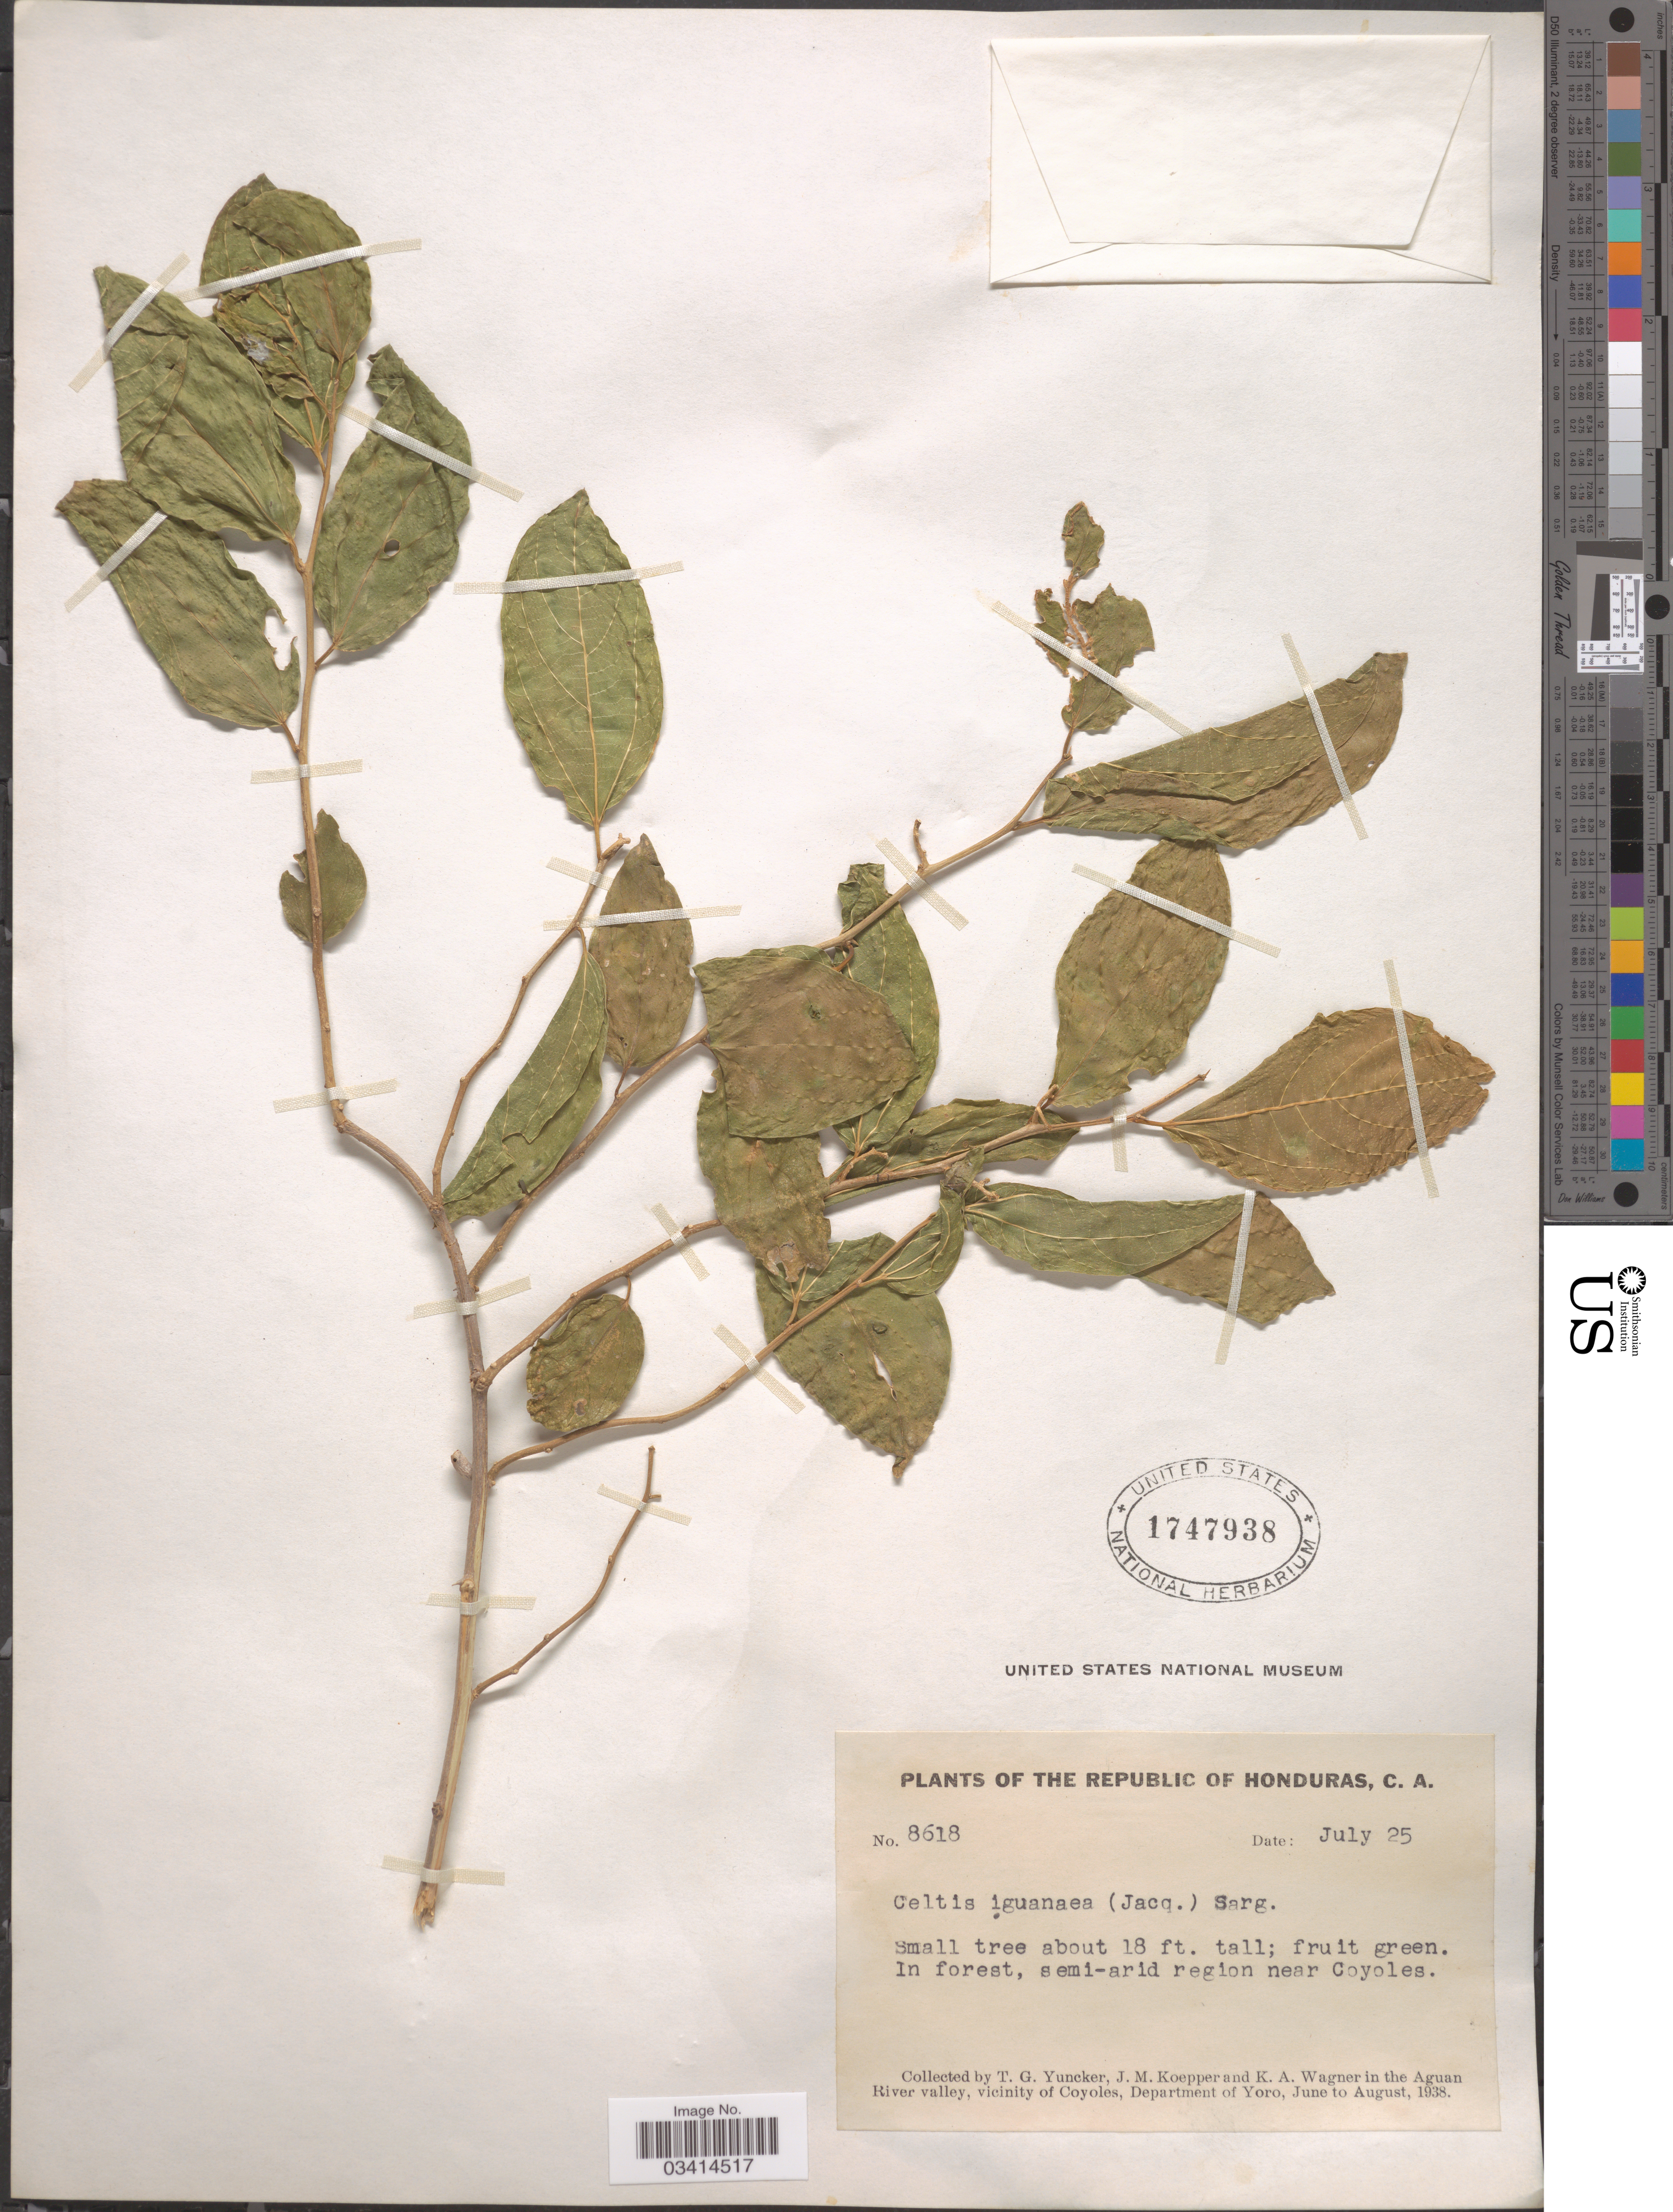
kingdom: Plantae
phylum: Tracheophyta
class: Magnoliopsida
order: Rosales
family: Cannabaceae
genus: Celtis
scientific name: Celtis iguanaea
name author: (Jacq.) Sarg.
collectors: T. G. Yuncker, J. M. Koepper & K. A. Wagner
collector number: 8618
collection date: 1938-07-25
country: Honduras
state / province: Yoro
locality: The Republic of Honduras. In forest, semi-arid region near Coyoles. In the Aguan River valley, vicinity of Coyoles, Department of Yoro.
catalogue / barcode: US 1747938